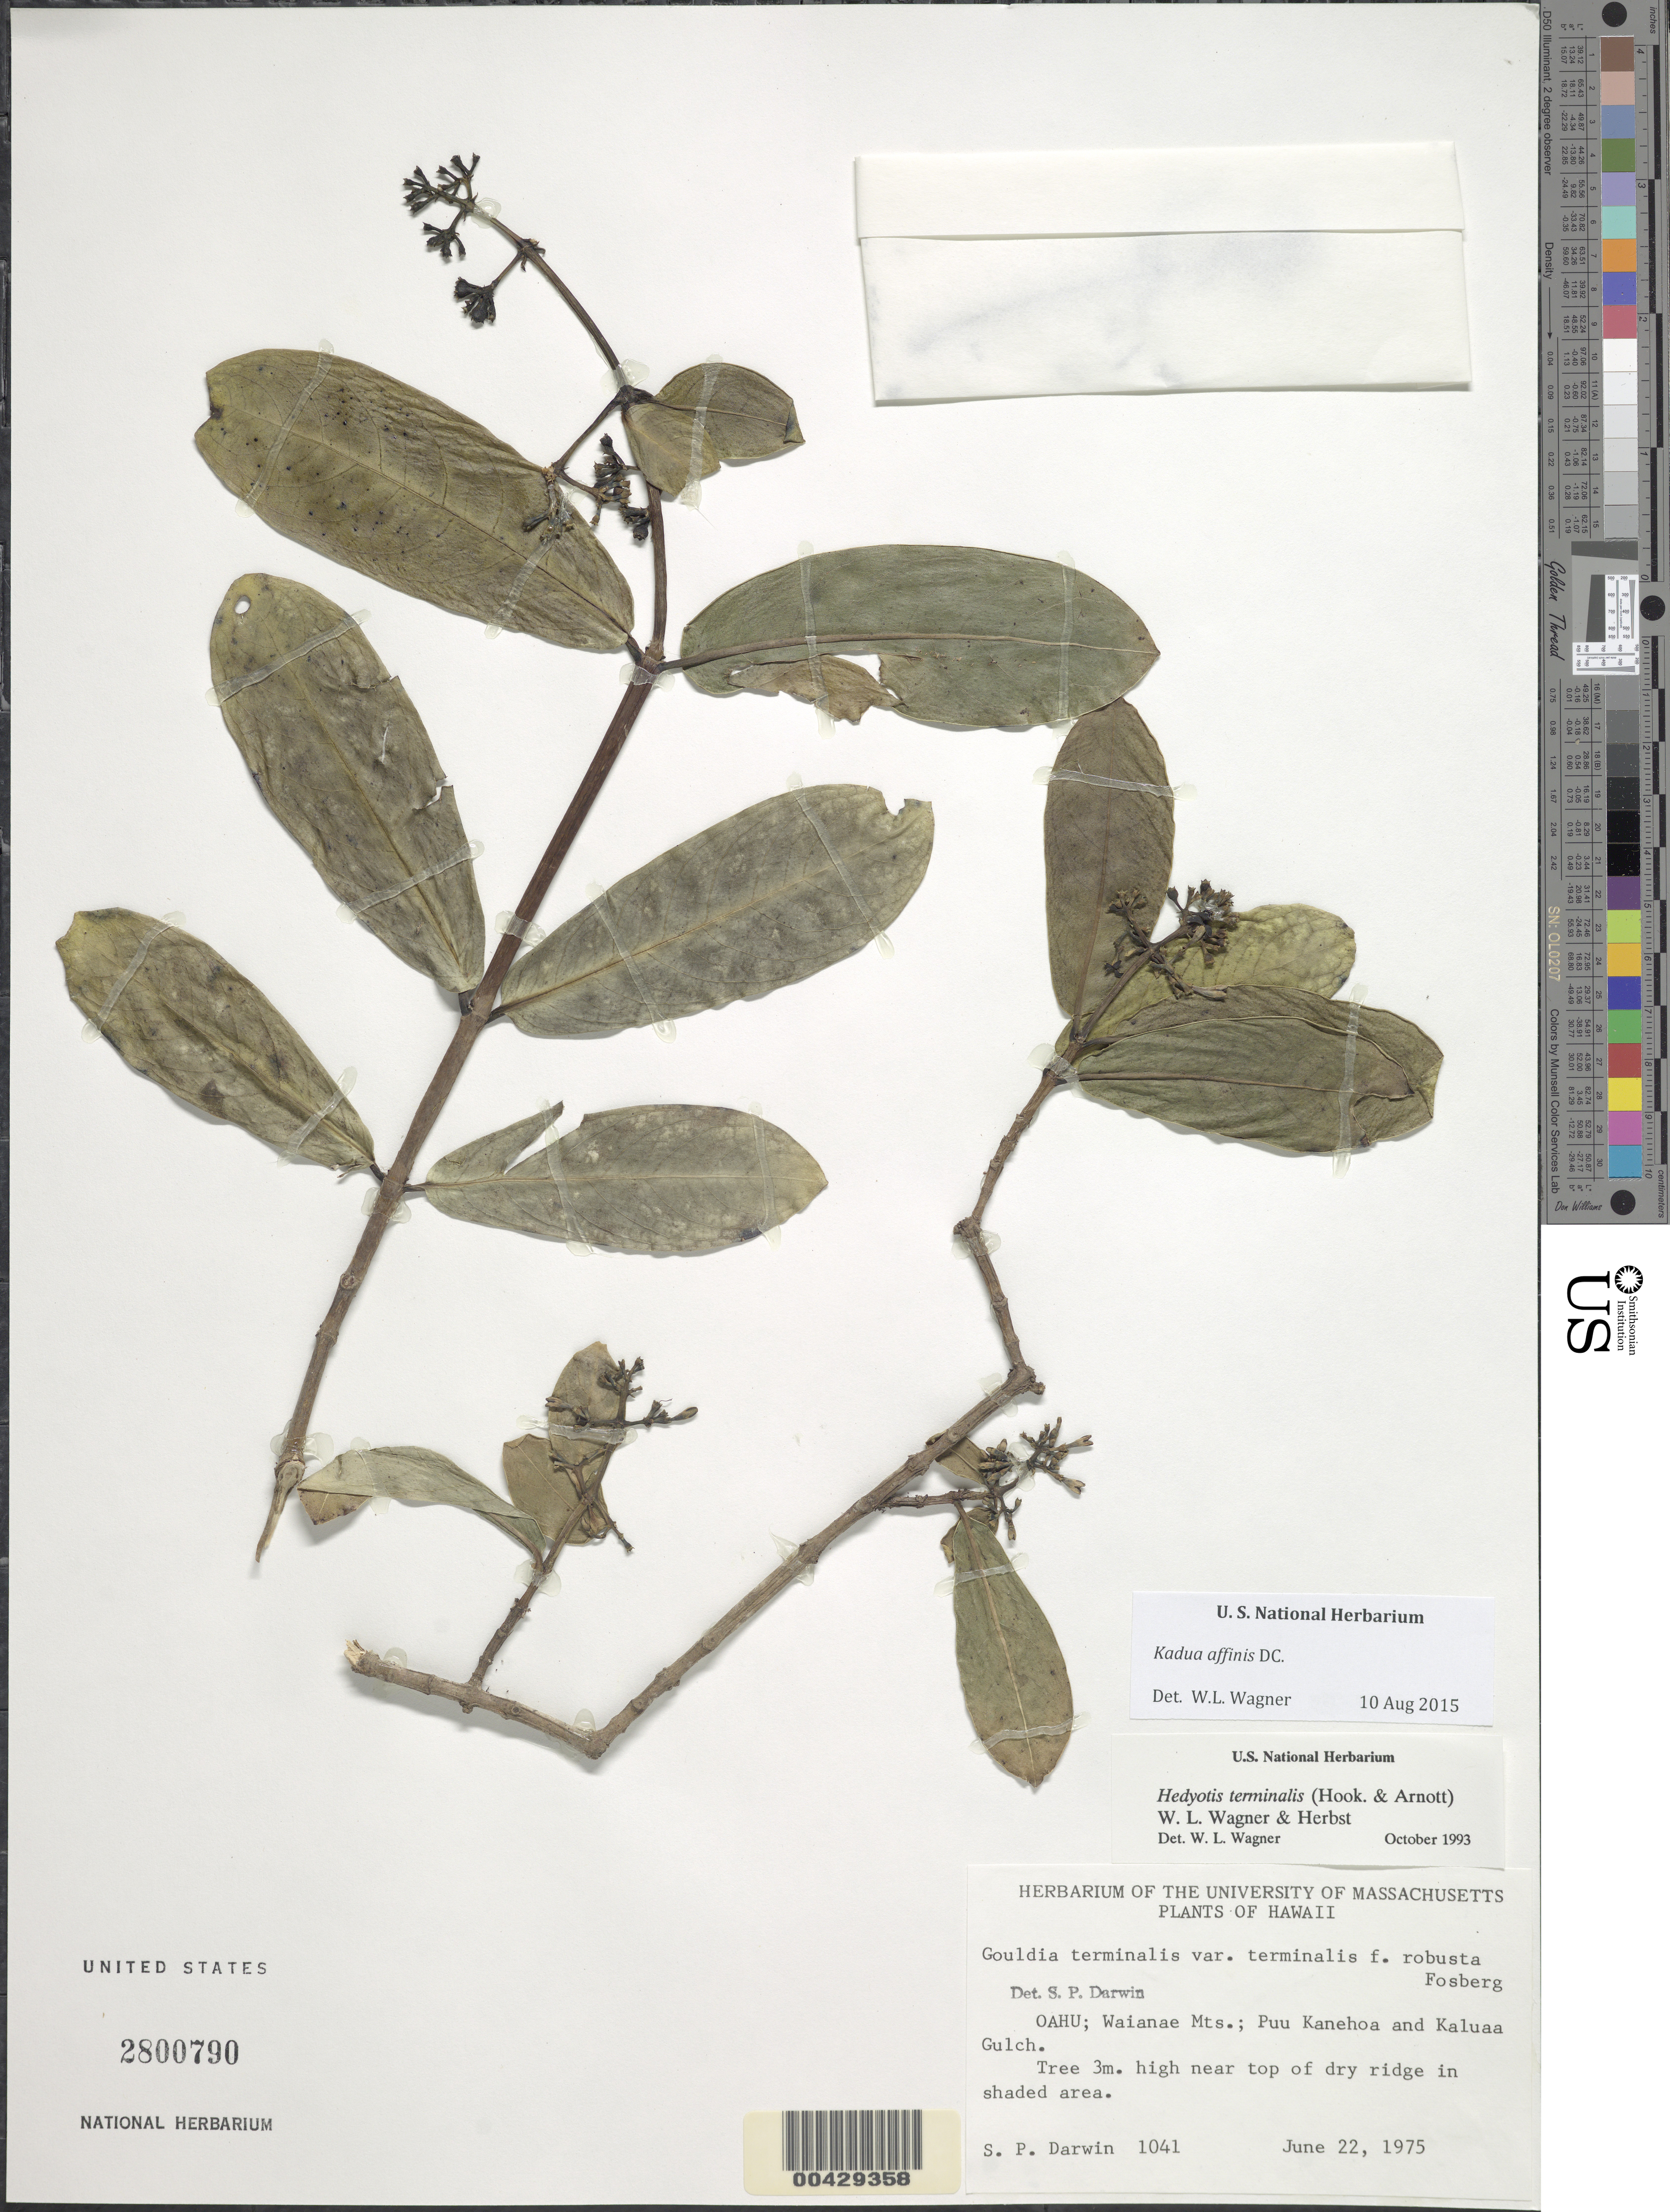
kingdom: Plantae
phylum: Tracheophyta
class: Magnoliopsida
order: Gentianales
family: Rubiaceae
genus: Kadua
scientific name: Kadua affinis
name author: DC.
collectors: S. P. Darwin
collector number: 1041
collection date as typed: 22 Jun 1975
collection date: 1975-06-22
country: United States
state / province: Hawaii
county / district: Honolulu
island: Oahu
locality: Waianae Mountains, Puu Kanehoa and Kaluaa Gulch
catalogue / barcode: US 2800790